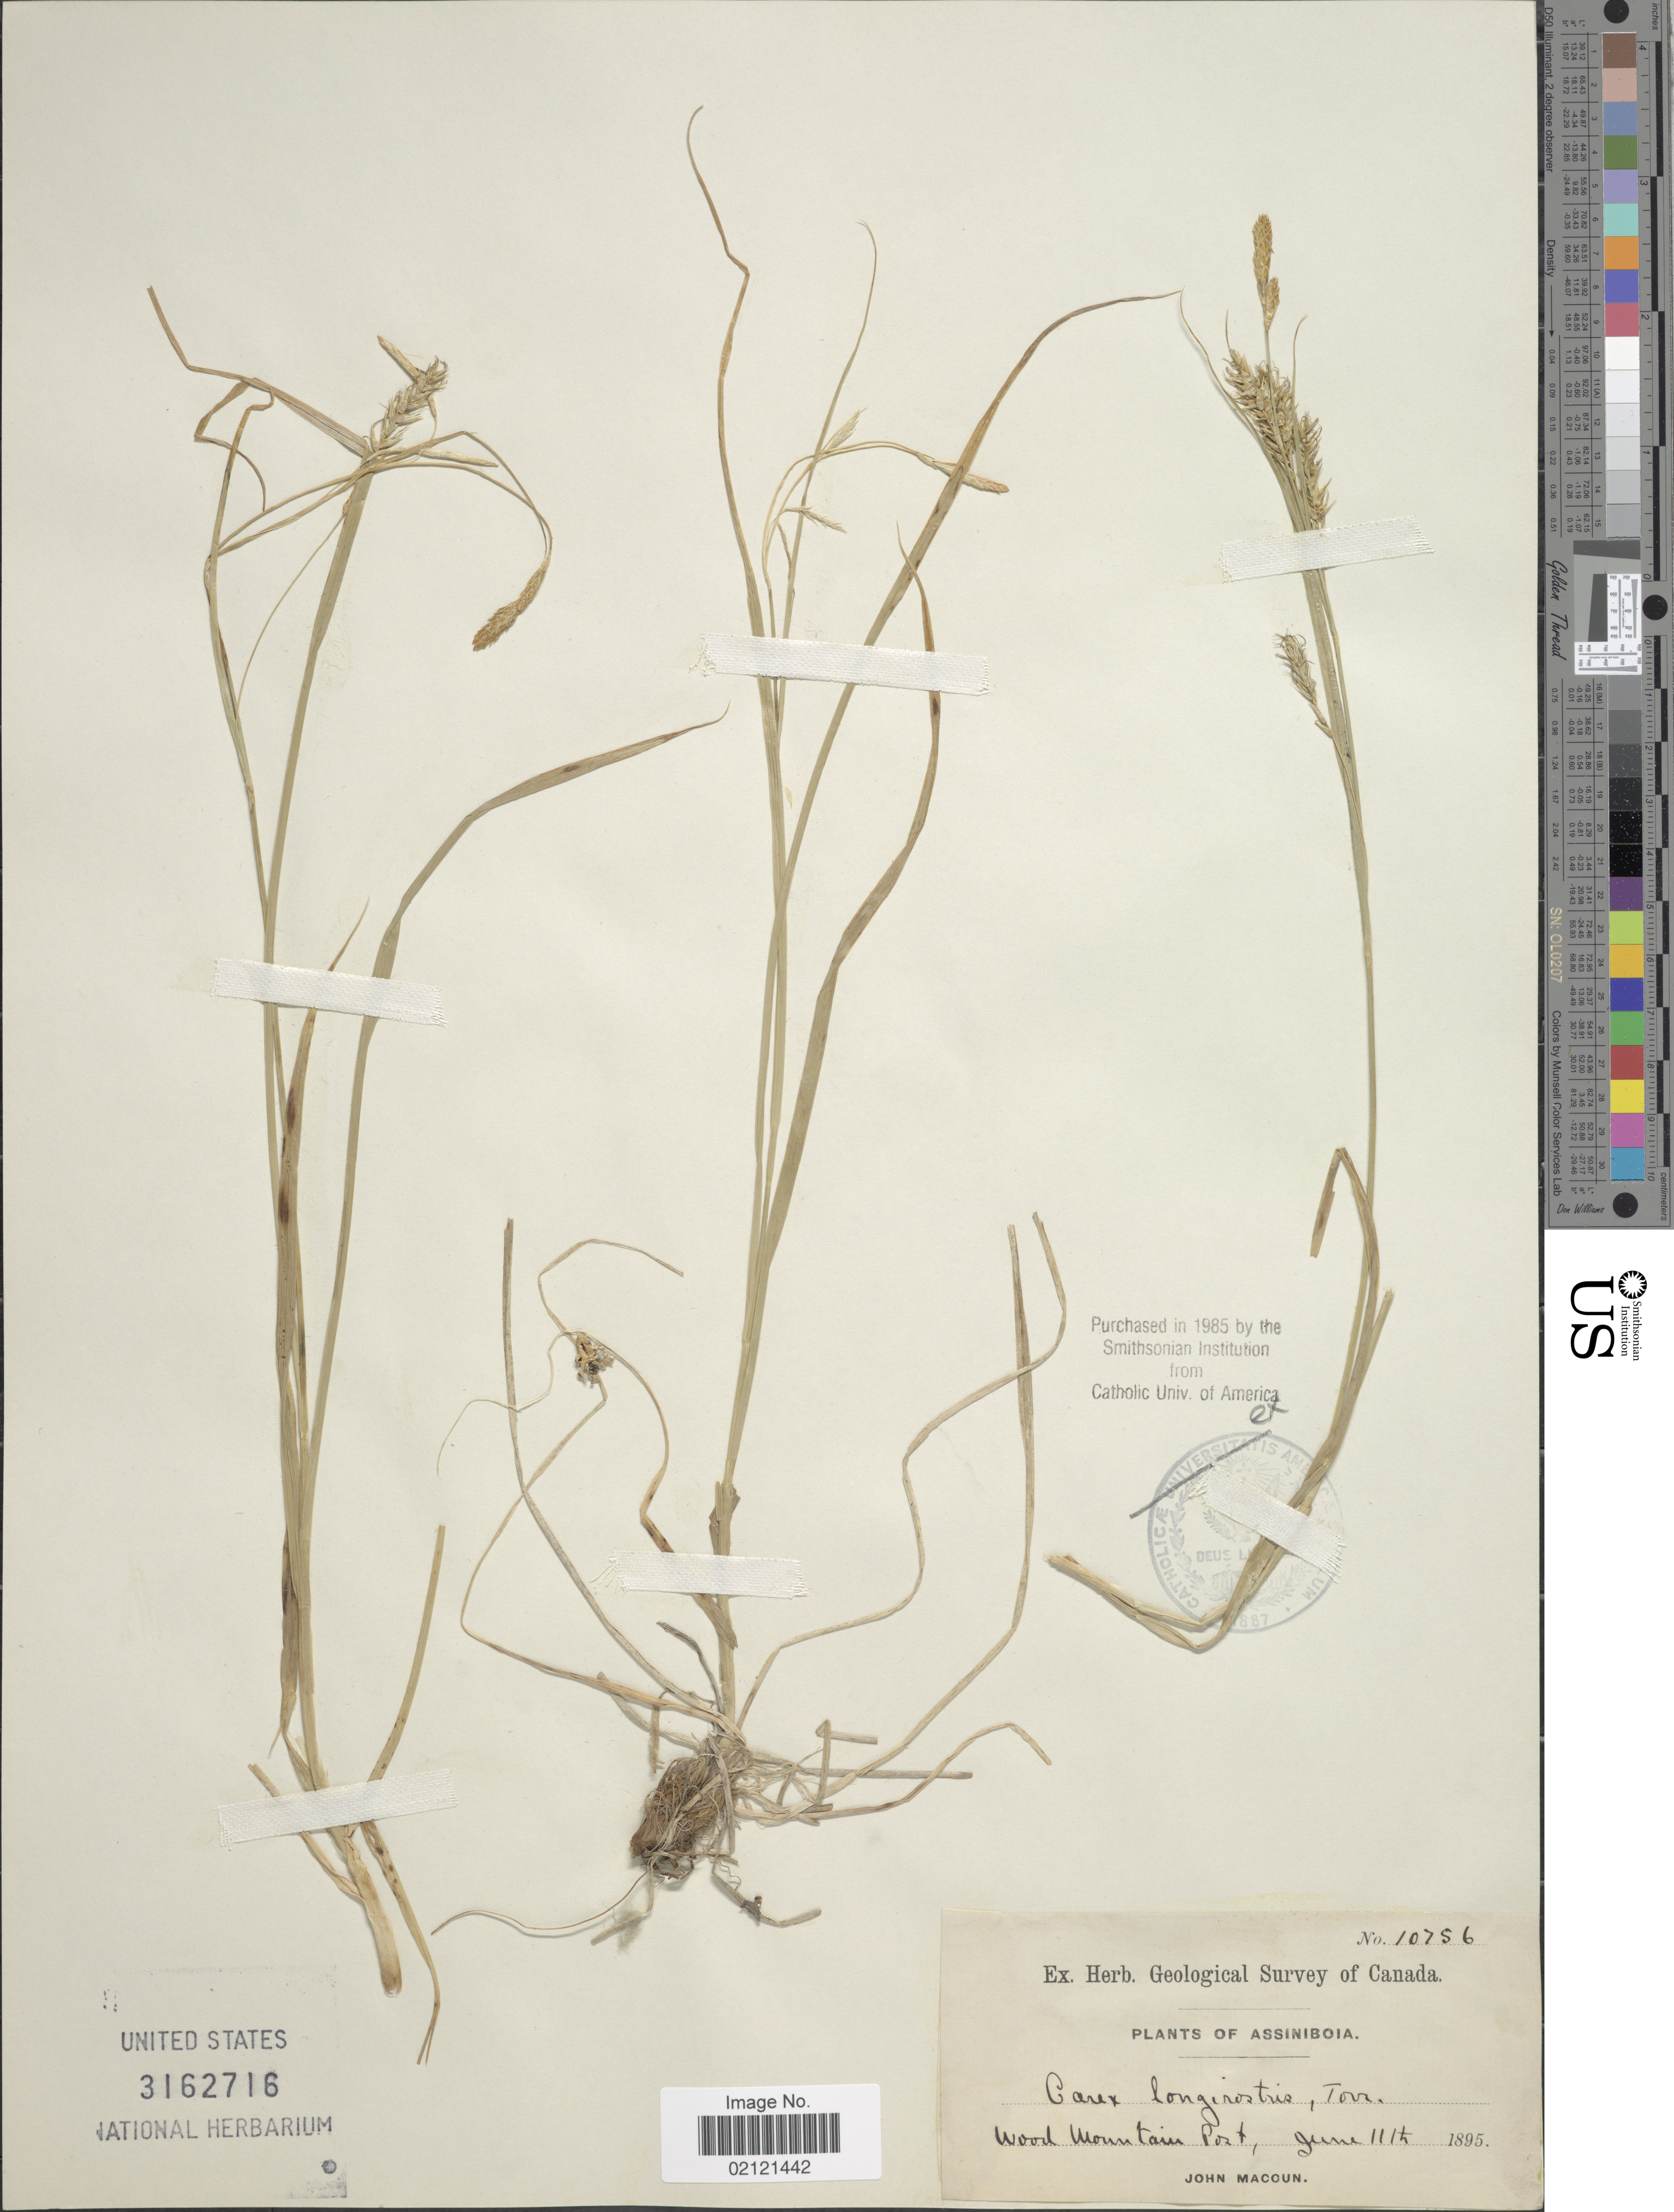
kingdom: Plantae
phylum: Tracheophyta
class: Liliopsida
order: Poales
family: Cyperaceae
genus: Carex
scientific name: Carex sprengelii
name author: Dewey ex Spreng.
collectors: J. Macoun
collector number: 10756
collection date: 1895-06-11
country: Canada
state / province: Saskatchewan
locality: Assiniboia, Wood Mountain Post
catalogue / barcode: US 3162716